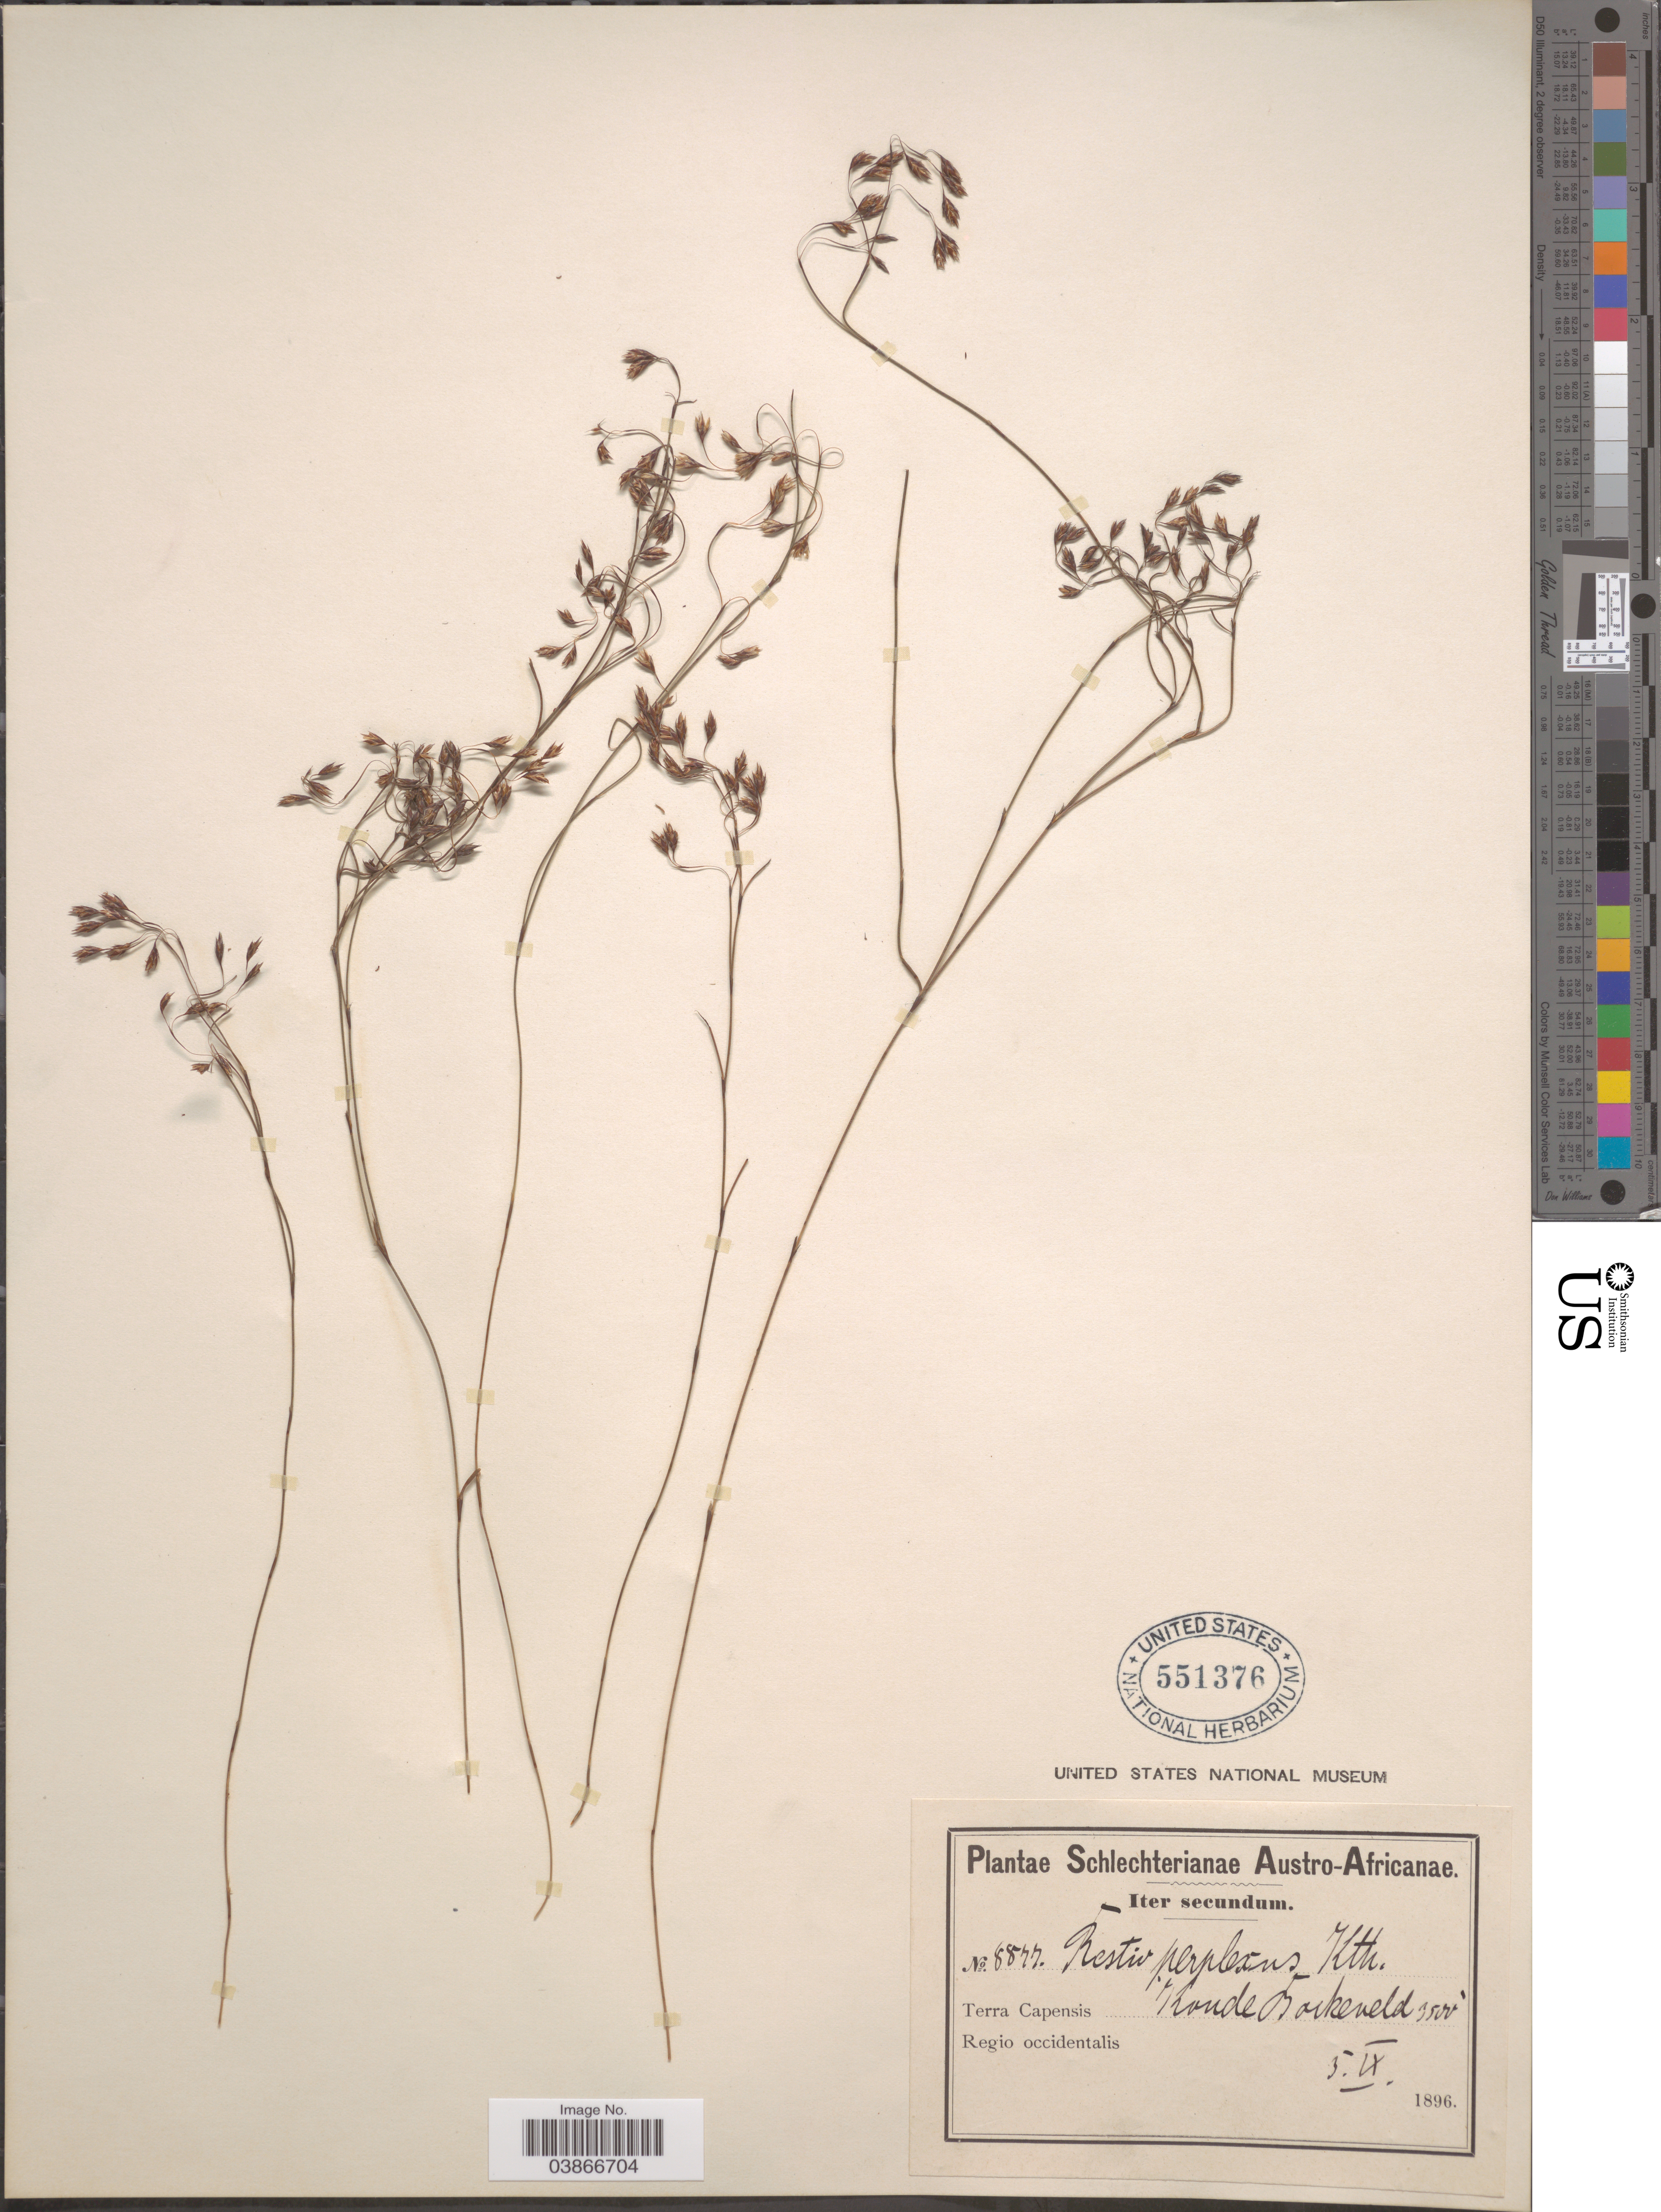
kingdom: Plantae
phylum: Tracheophyta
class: Liliopsida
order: Poales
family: Restionaceae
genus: Restio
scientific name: Restio perplexus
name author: Kunth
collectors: Schlechter, --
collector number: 8877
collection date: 1896-09-05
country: South Africa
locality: Austro-Africanæ. Terra Capensis Koude Bockeveld. Regio occidentalis.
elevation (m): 1067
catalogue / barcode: US 551376